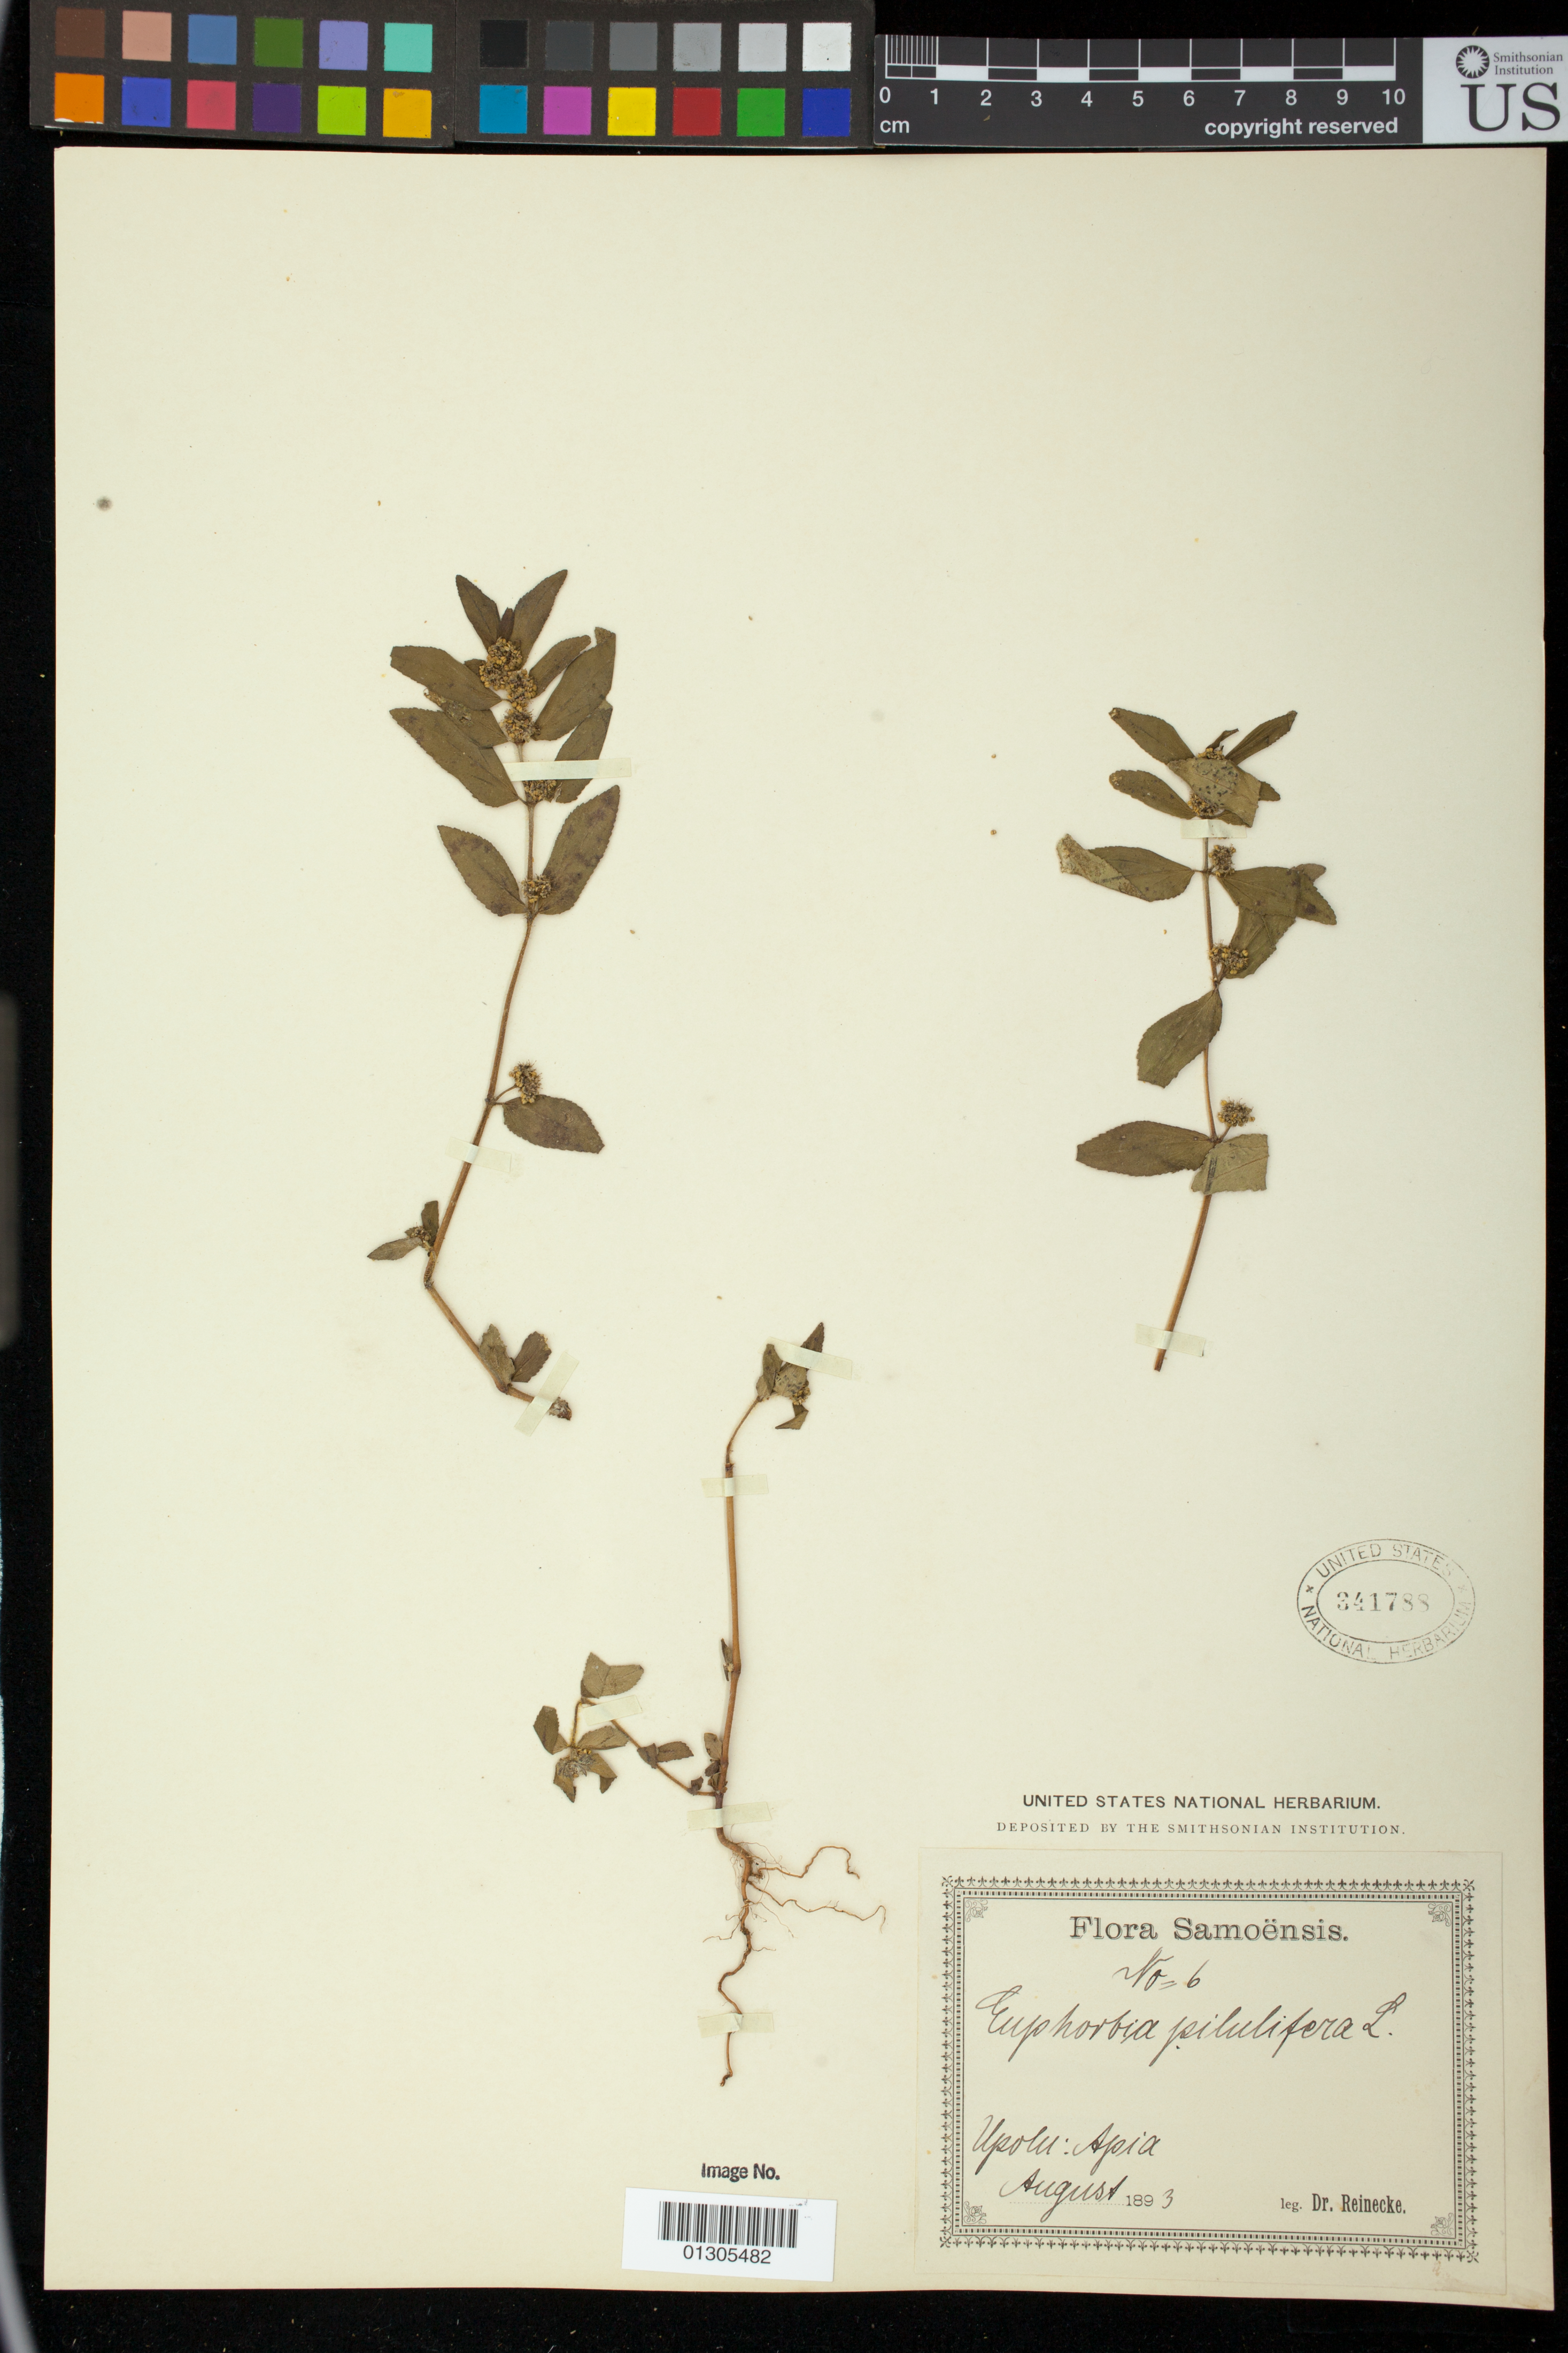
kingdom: Plantae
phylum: Tracheophyta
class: Magnoliopsida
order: Malpighiales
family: Euphorbiaceae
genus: Euphorbia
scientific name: Euphorbia hirta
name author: L.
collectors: -- Reinecke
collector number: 6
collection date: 1893-08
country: Samoa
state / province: Tuamasaga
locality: Upolu: Apia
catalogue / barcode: US 341788